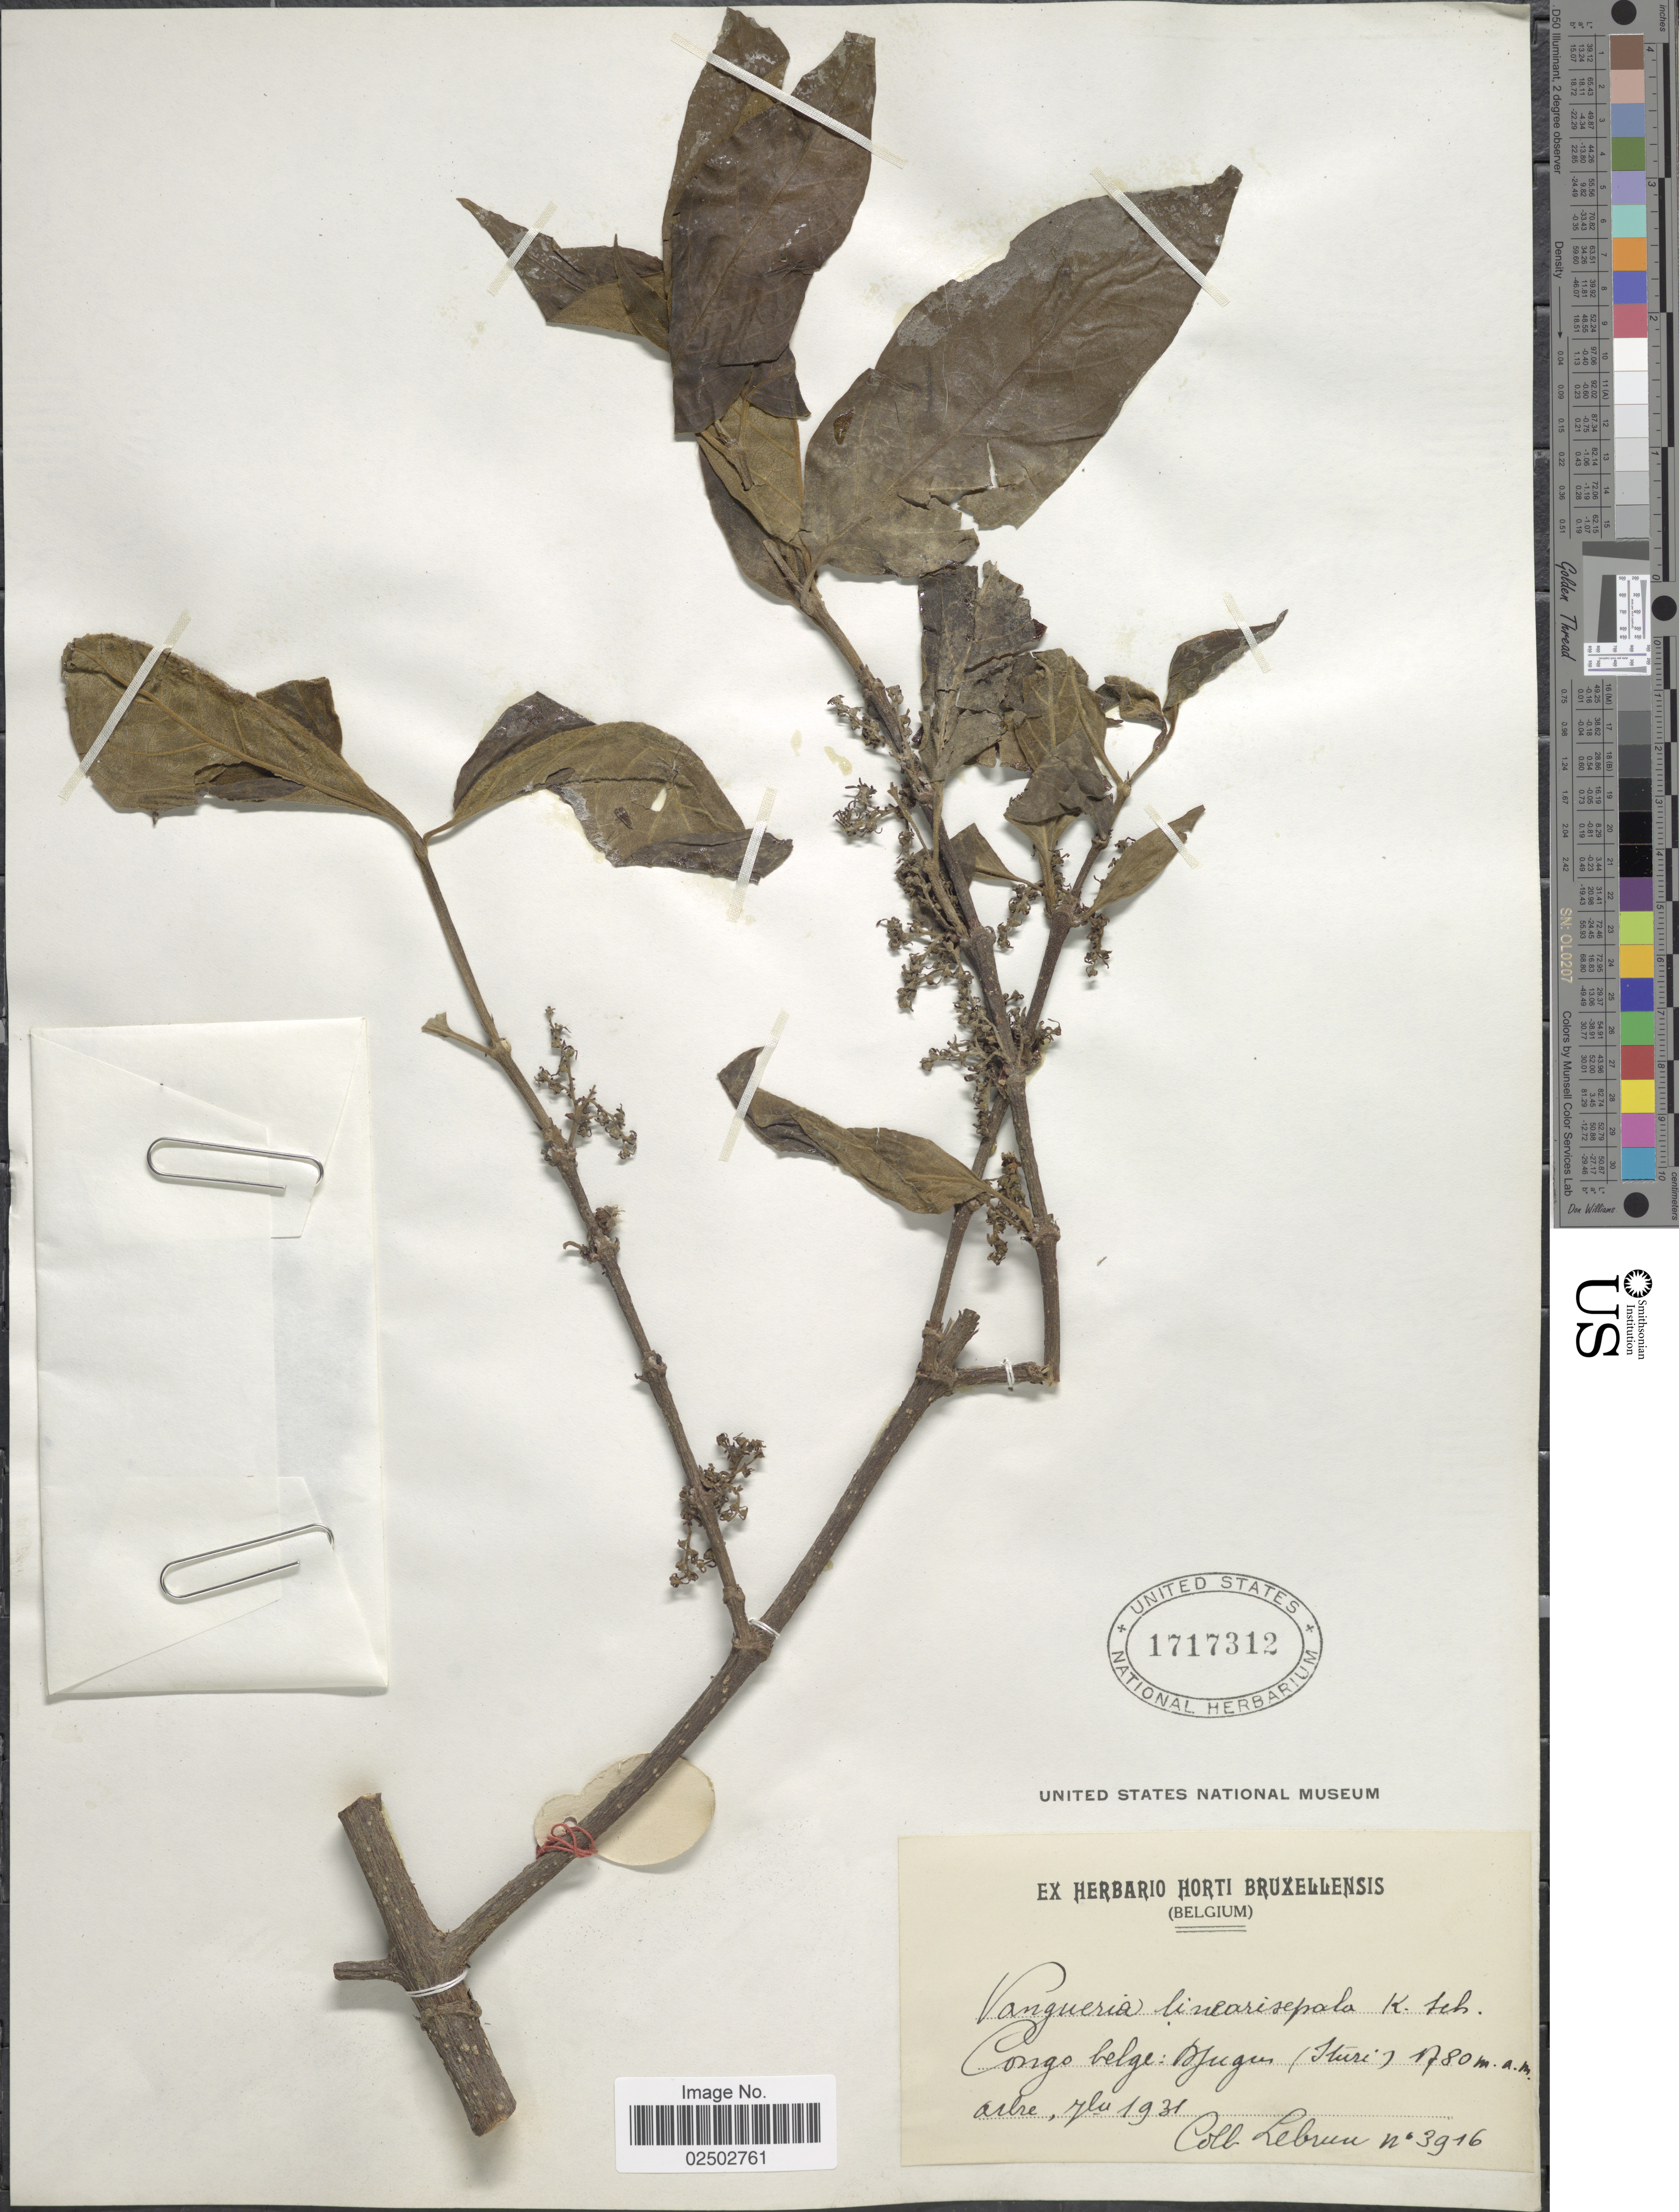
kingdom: Plantae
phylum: Tracheophyta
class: Magnoliopsida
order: Gentianales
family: Rubiaceae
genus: Vangueria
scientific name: Vangueria volkensii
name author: K. Schum.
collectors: J.A. Lebrun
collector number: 3916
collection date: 1931-07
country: Congo, Democratic Republic of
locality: Belgium, Congo belge: Djugu (Ituri)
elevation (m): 1780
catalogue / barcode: US 1717312